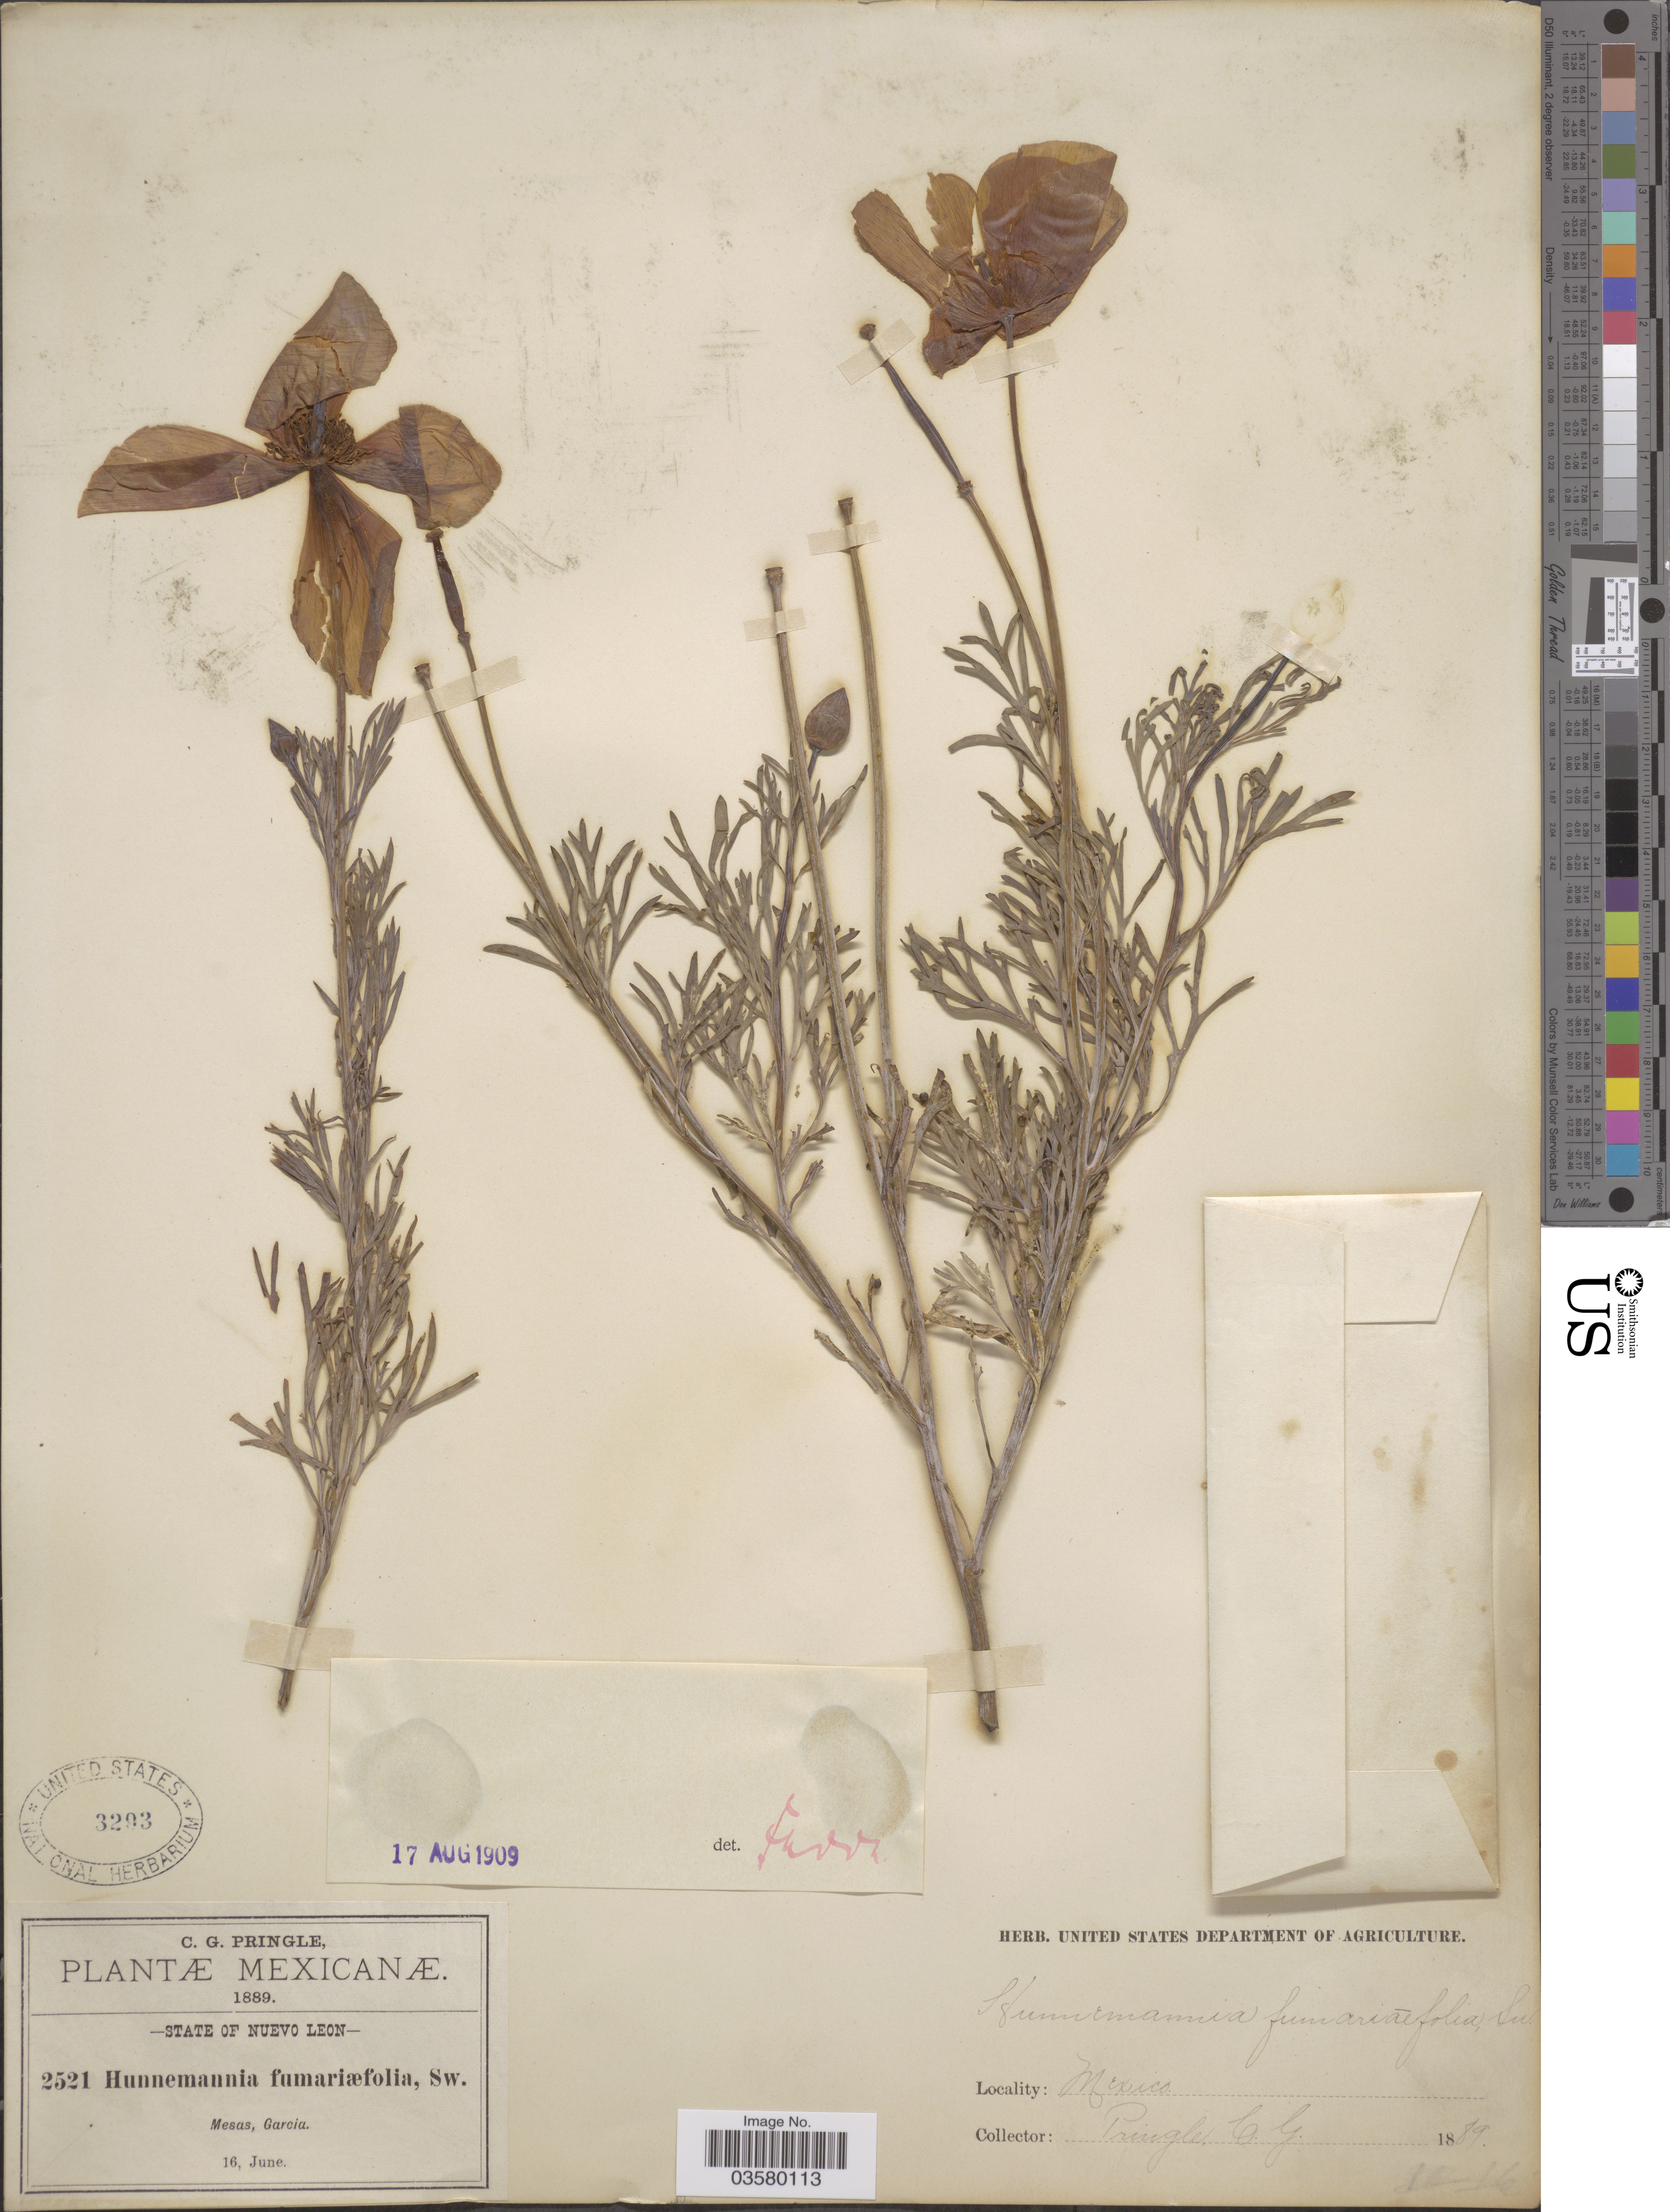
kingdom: Plantae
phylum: Tracheophyta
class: Magnoliopsida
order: Ranunculales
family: Papaveraceae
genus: Hunnemannia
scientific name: Hunnemannia fumariifolia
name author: Sweet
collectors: C. G. Pringle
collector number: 2521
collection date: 1889-06-16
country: Mexico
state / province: Nuevo León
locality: Mesas, Garcia.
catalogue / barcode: US 3293